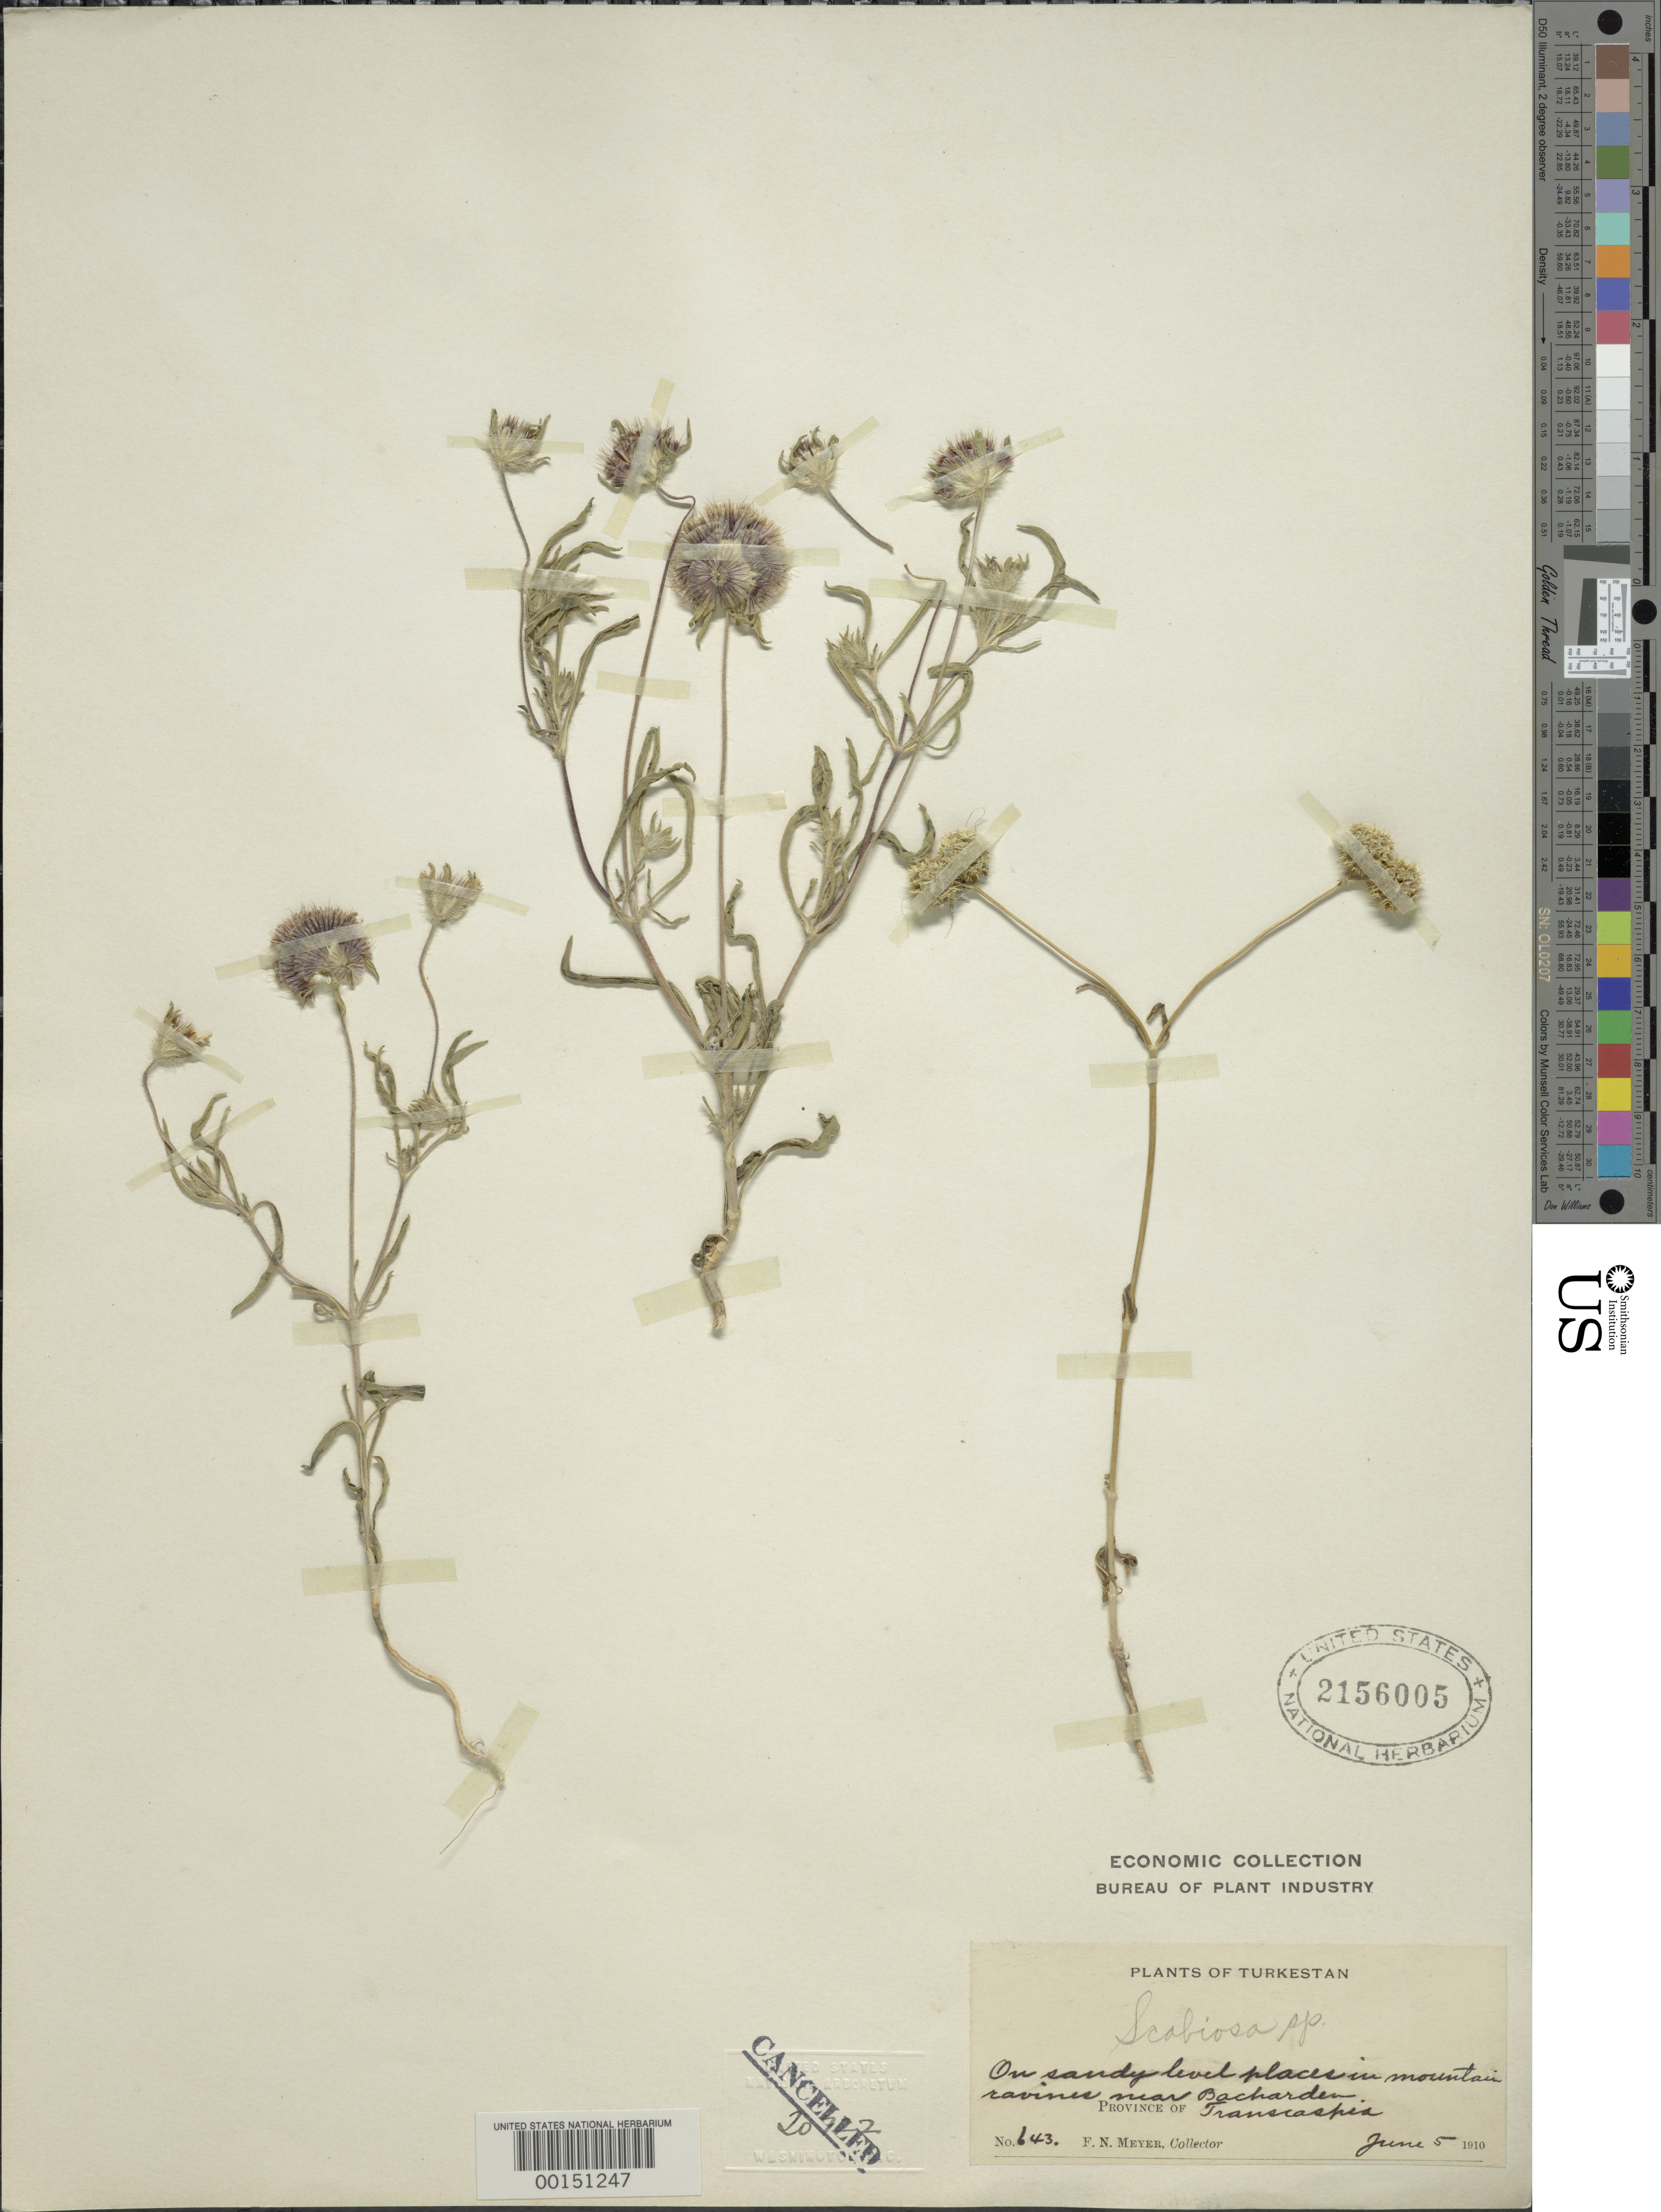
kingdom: Plantae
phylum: Tracheophyta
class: Magnoliopsida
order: Dipsacales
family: Caprifoliaceae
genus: Scabiosa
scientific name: Scabiosa sp.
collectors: F. N. Meyer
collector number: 643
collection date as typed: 05 Jun 1910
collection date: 1910-06-05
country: Turkey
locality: Transcaspia Prov.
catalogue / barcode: US 2156005